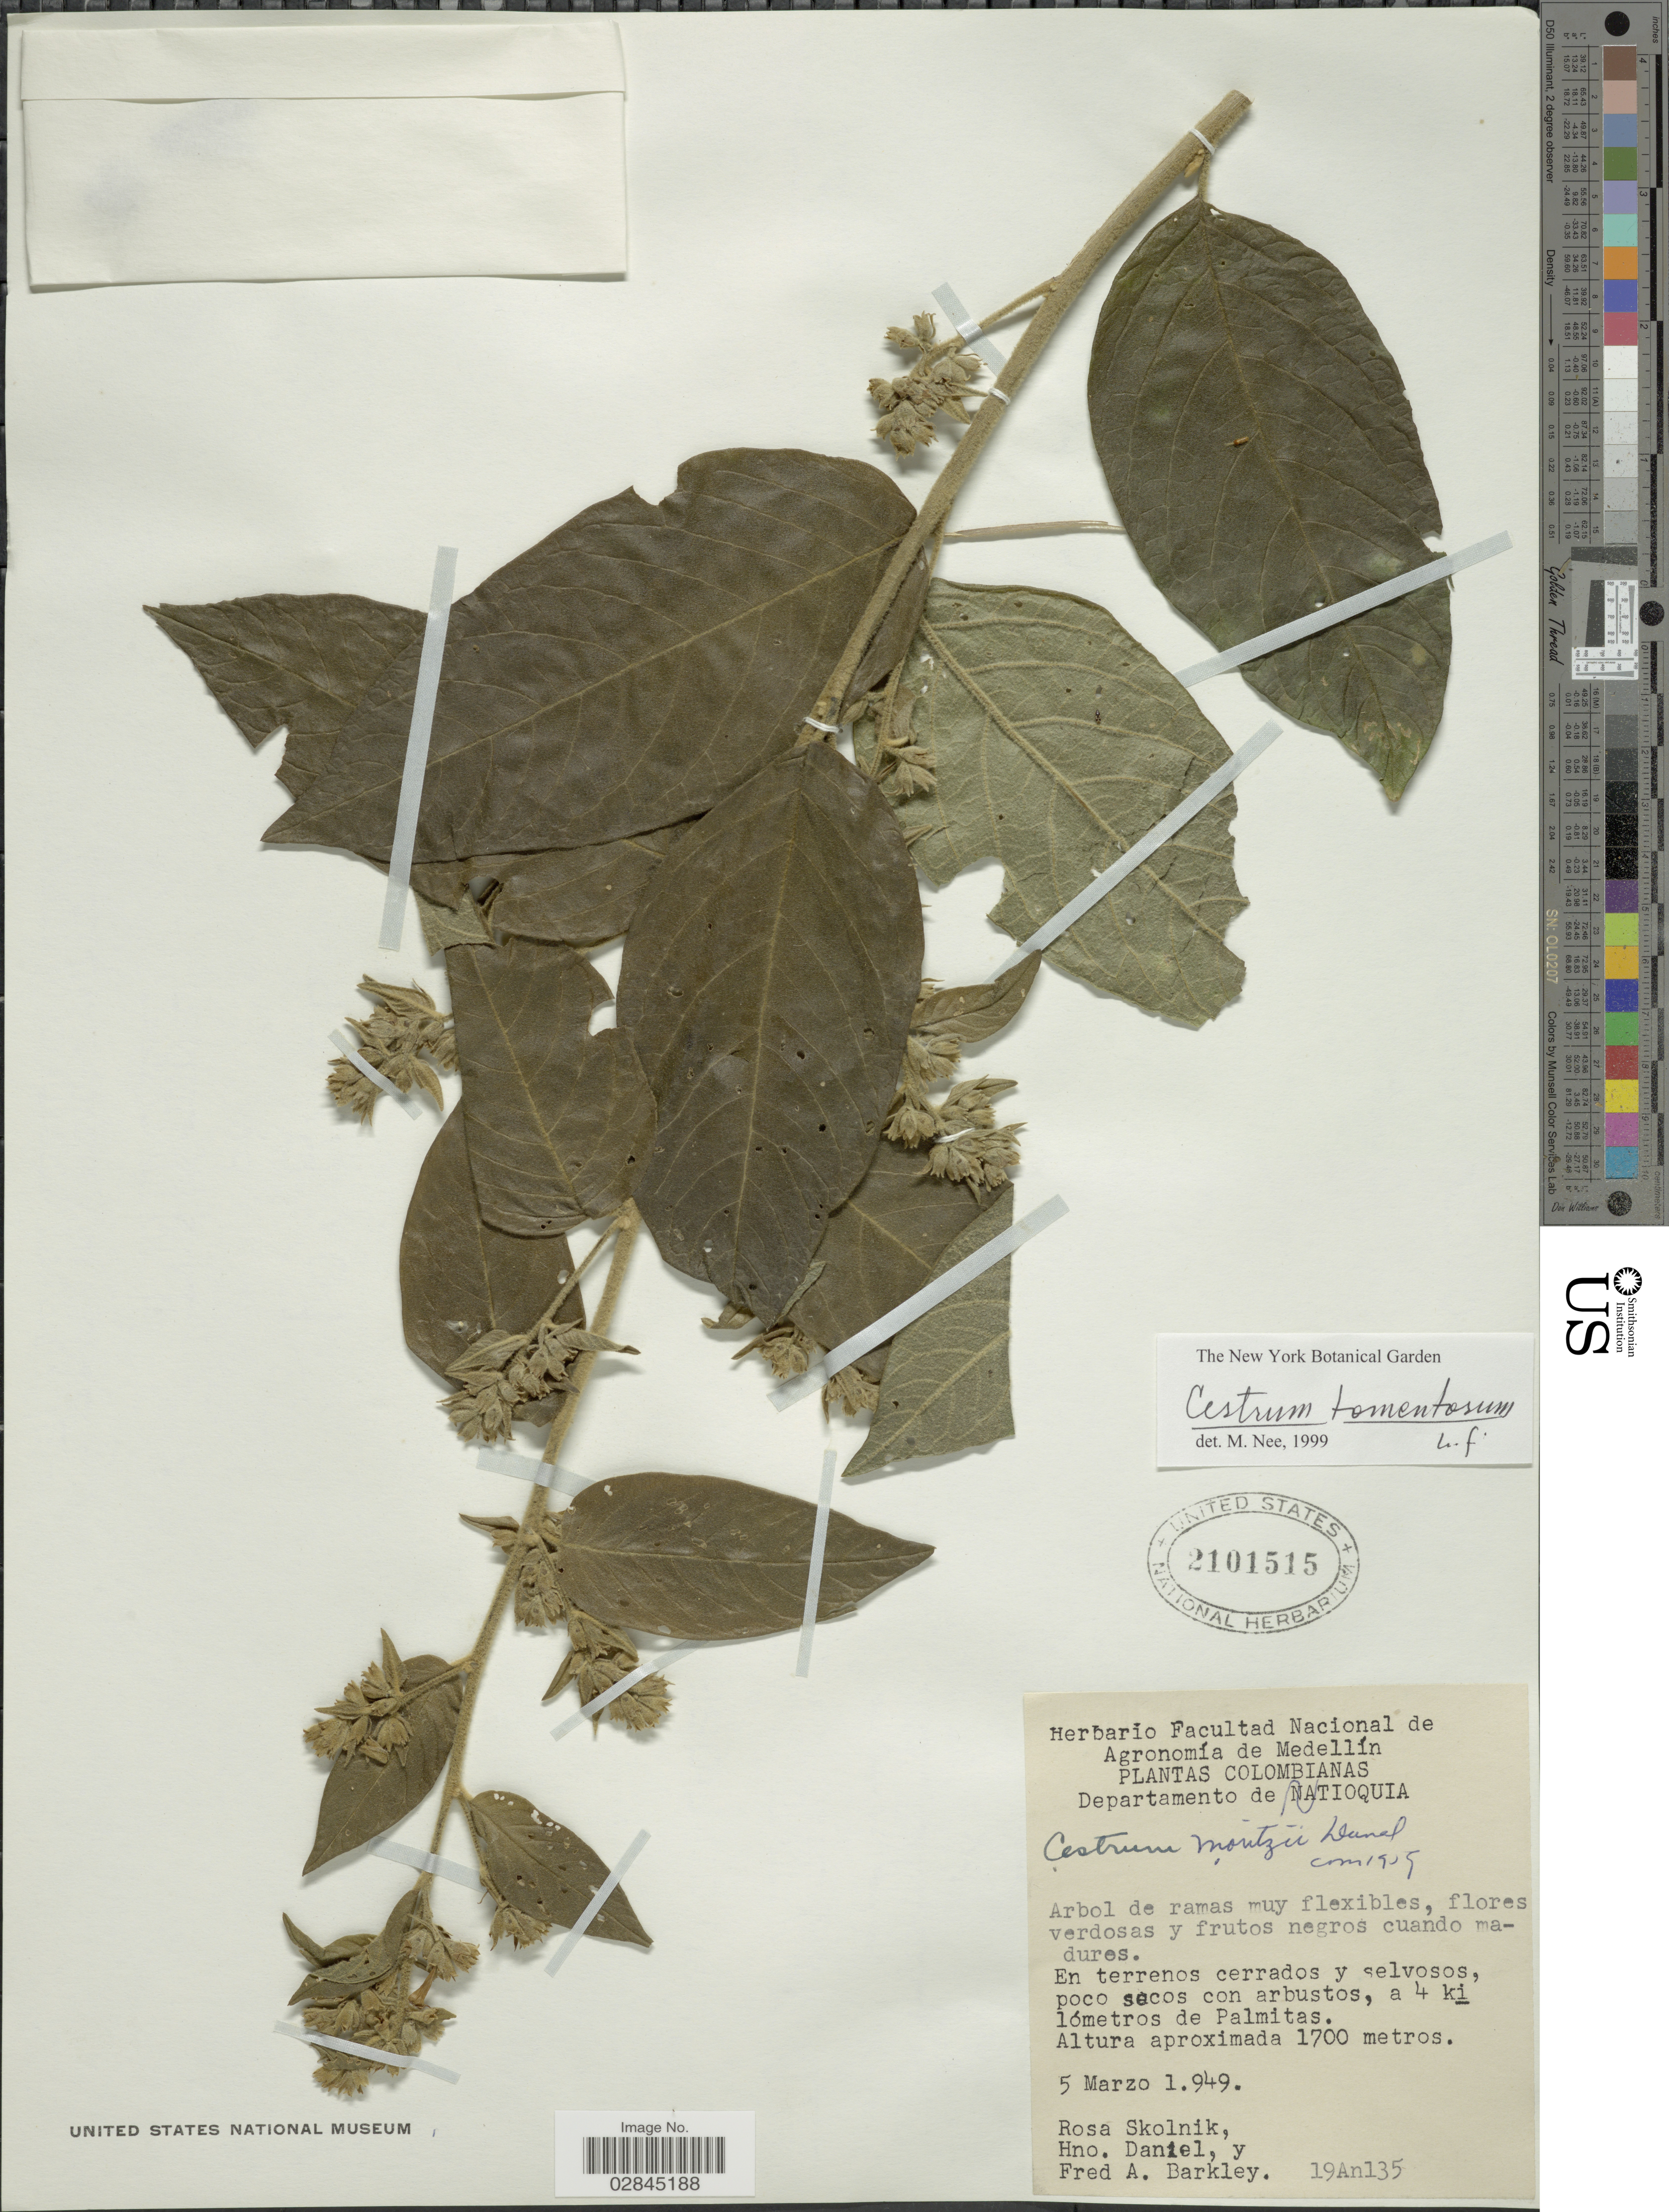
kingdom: Plantae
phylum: Tracheophyta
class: Magnoliopsida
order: Solanales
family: Solanaceae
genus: Cestrum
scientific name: Cestrum tomentosum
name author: L. f.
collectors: R. Skolnik, H. Daniel & F. A. Barkley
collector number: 19An135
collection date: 1949-03-05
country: Colombia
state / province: Antioquia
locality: Departamento de Antioquia, a 4 kilómetros de Palmitas.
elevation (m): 1700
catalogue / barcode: US 2101515